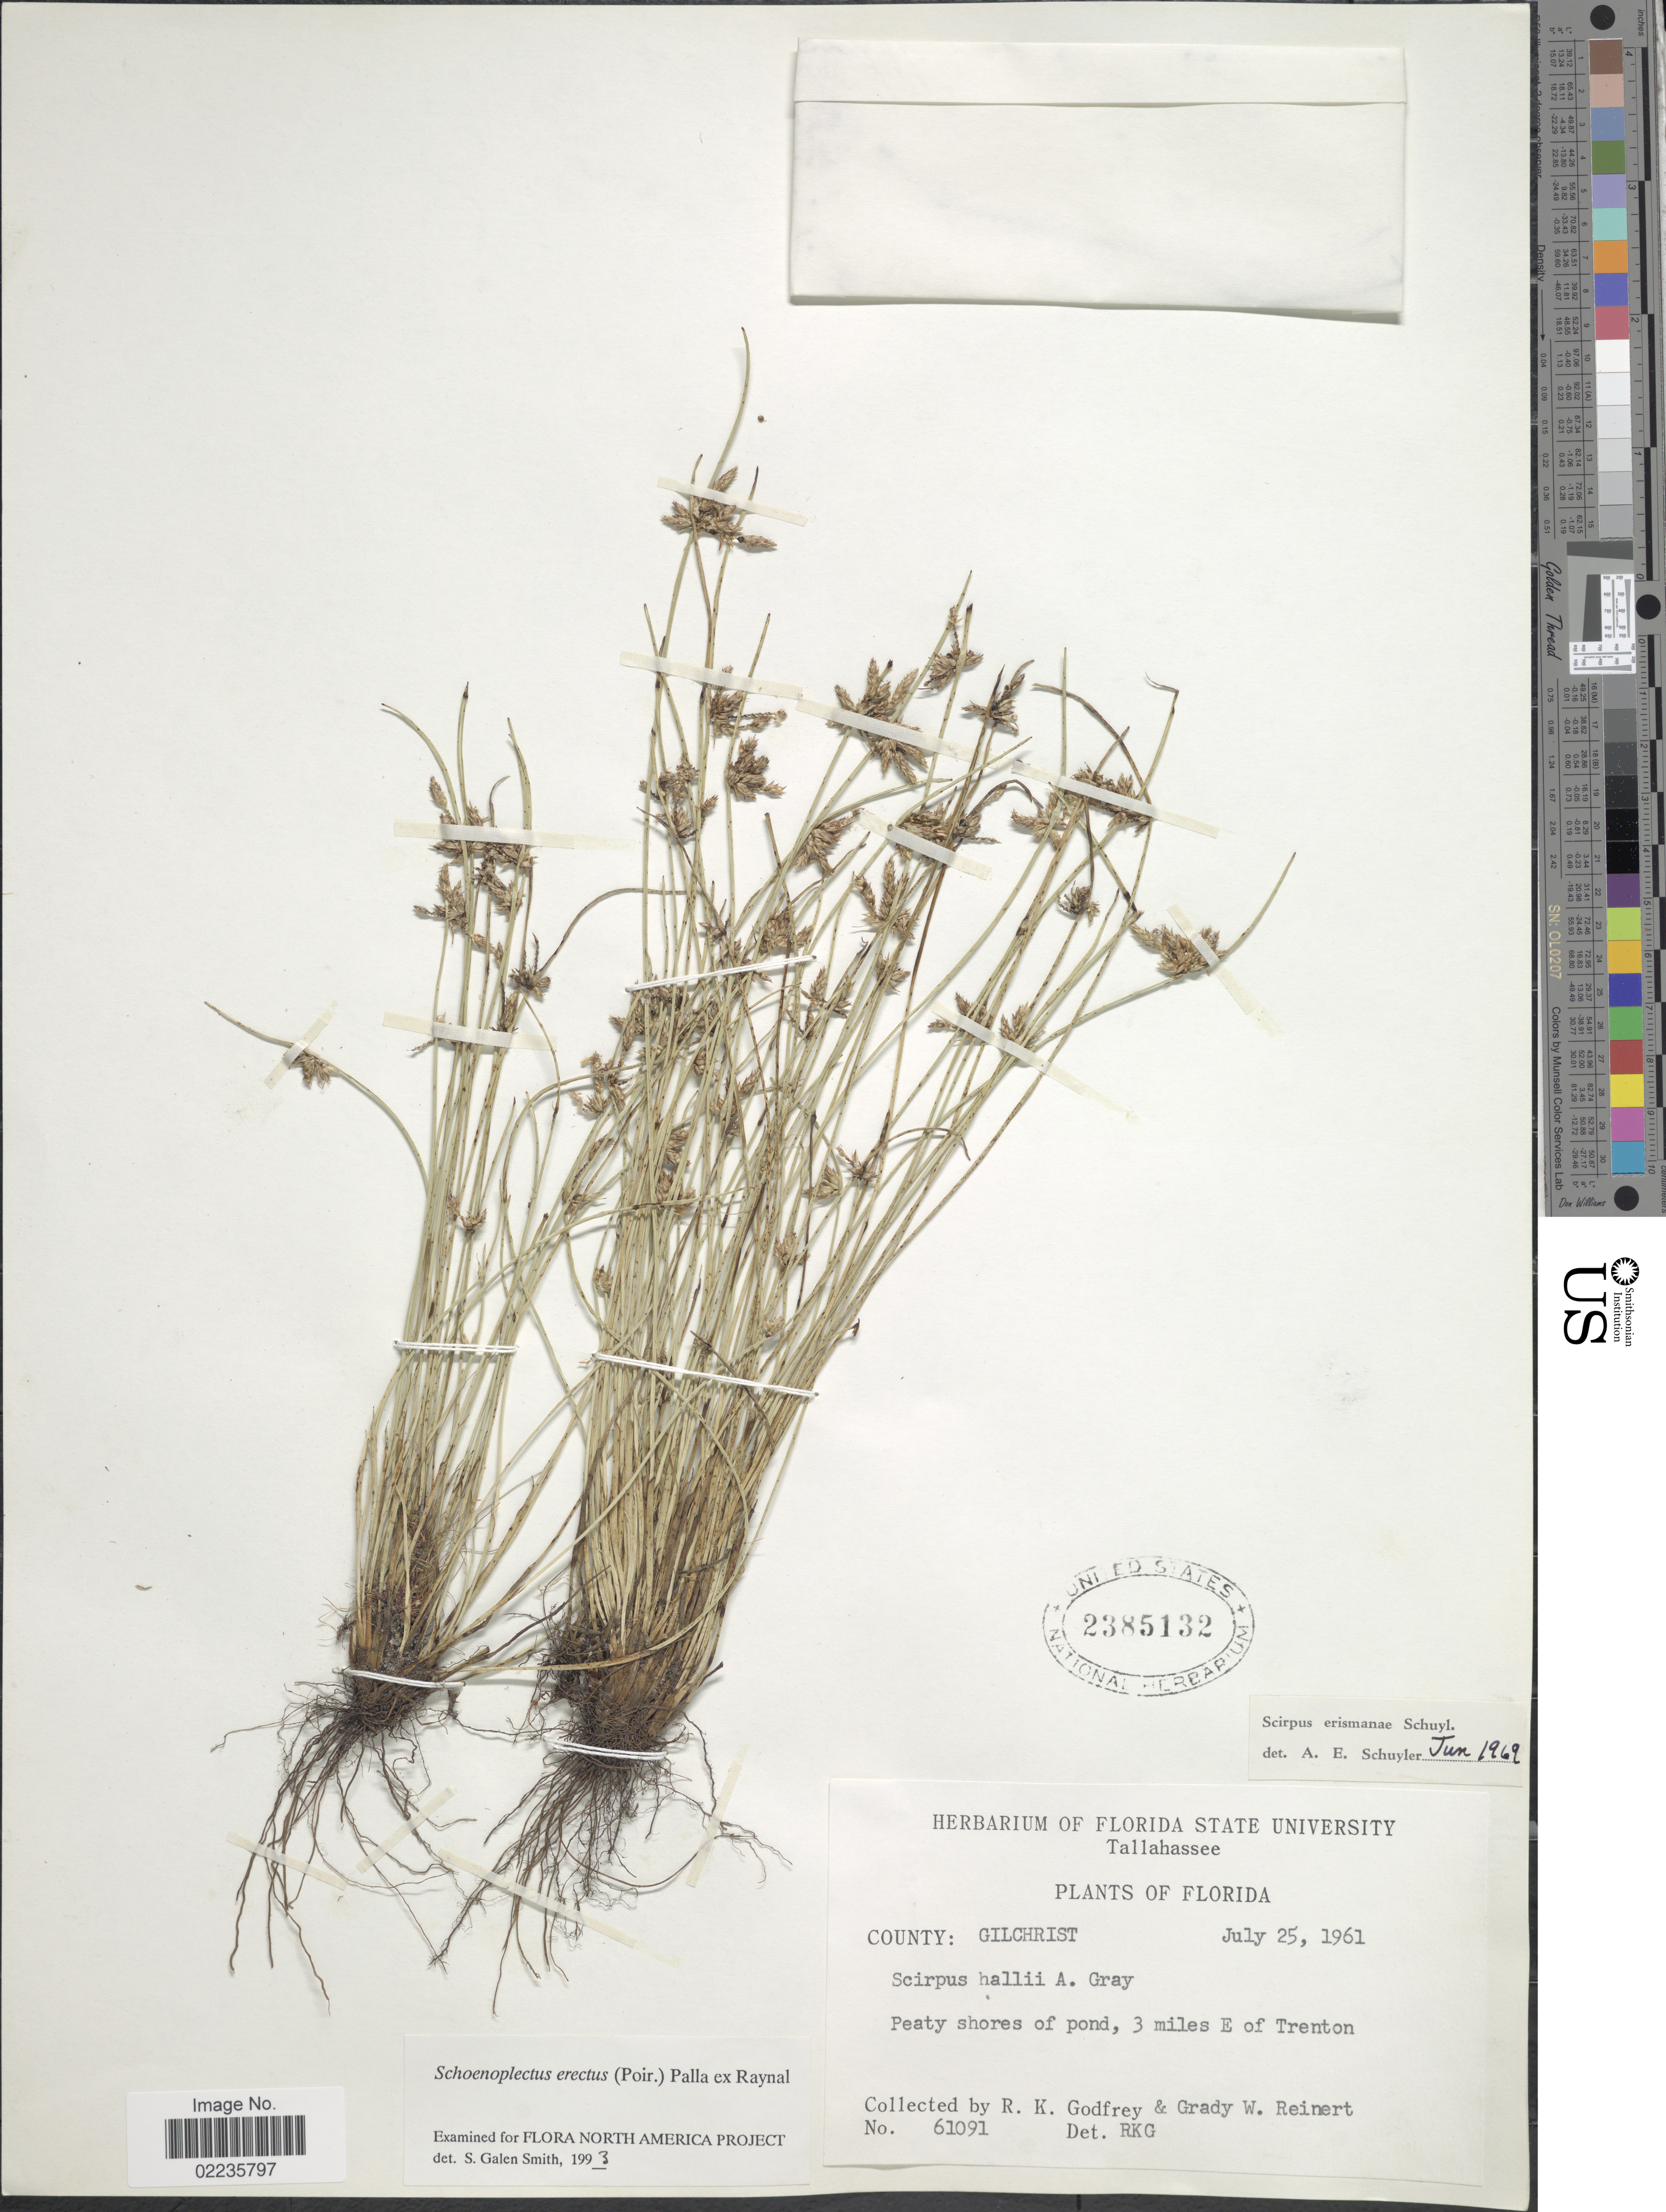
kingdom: Plantae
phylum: Tracheophyta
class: Liliopsida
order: Poales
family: Cyperaceae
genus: Schoenoplectus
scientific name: Schoenoplectus erectus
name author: (Poir.) Palla ex J. Raynal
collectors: R. K. Godfrey & G. Reinert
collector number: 61091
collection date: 1961-07-25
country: United States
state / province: Florida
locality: County: Gilchrist. Peaty shores of pond, 3 miles E of Trenton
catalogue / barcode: US 2385132